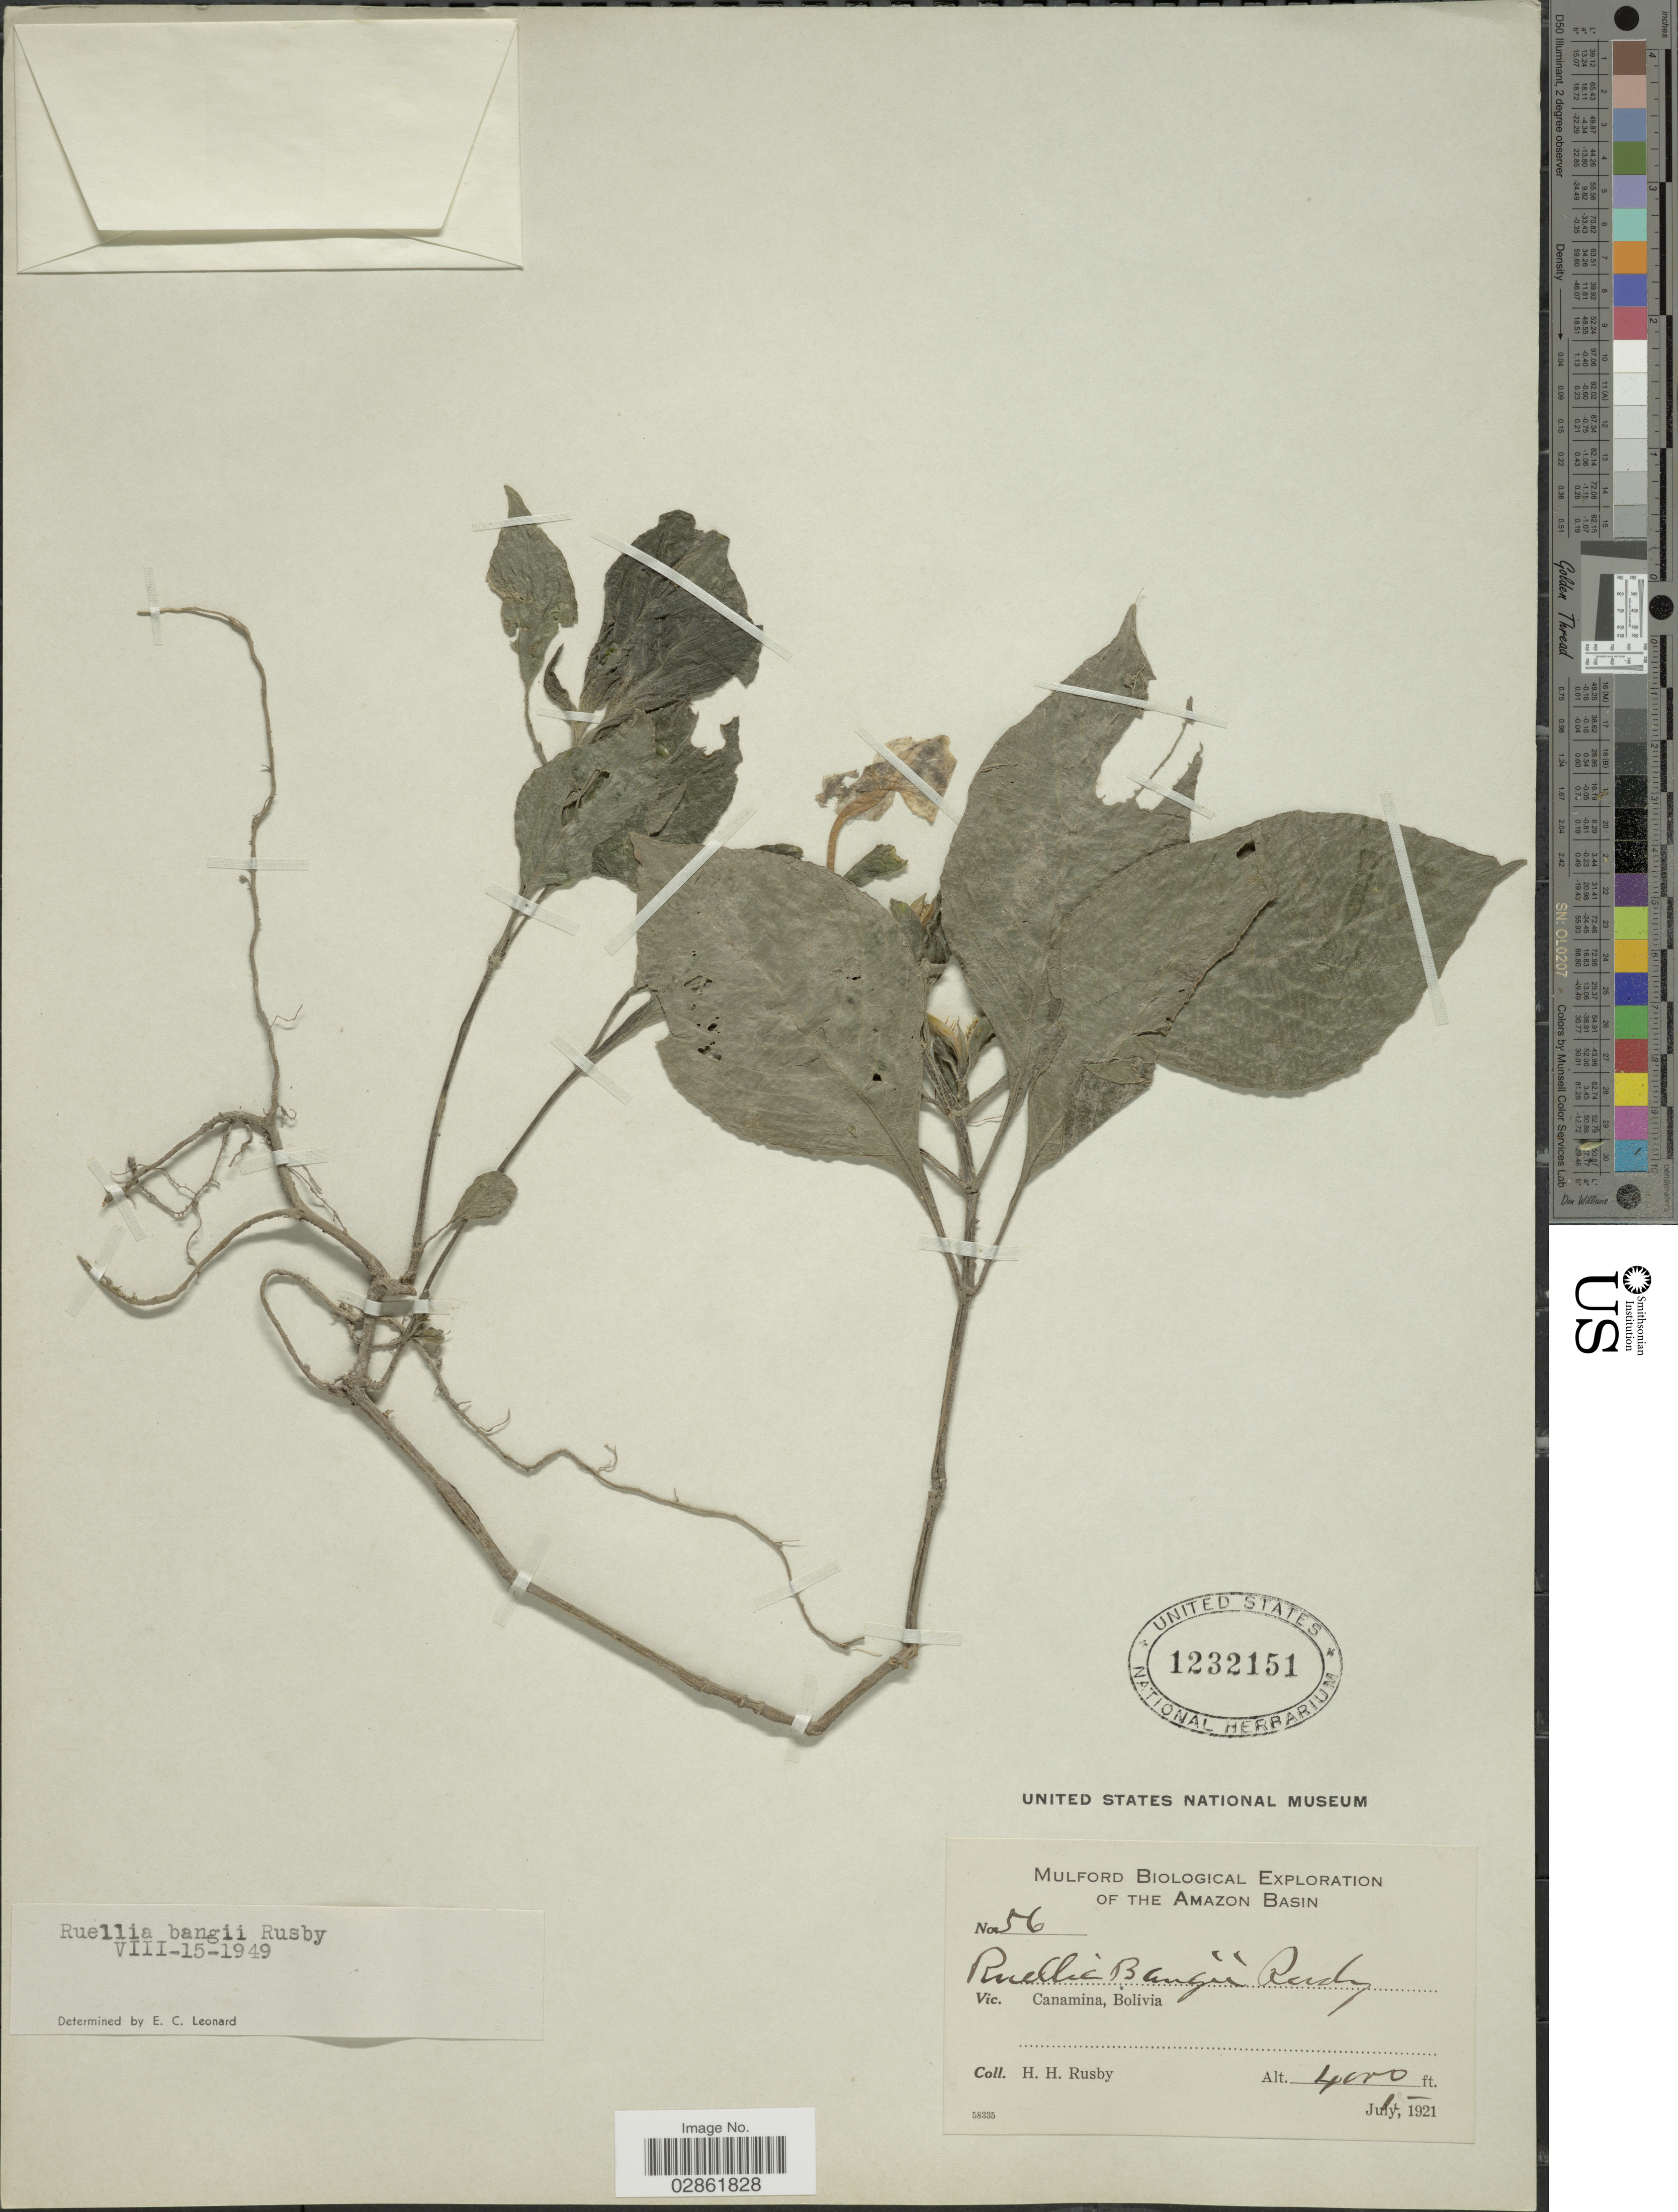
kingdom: Plantae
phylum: Tracheophyta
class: Magnoliopsida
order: Lamiales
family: Acanthaceae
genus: Ruellia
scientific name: Ruellia puri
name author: Mart. ex Nees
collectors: H. H. Rusby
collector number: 56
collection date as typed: July 15, 1921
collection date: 1921-07-15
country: Bolivia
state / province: La Paz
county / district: Inquisivi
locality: Cañamina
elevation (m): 1219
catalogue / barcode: US 1232151